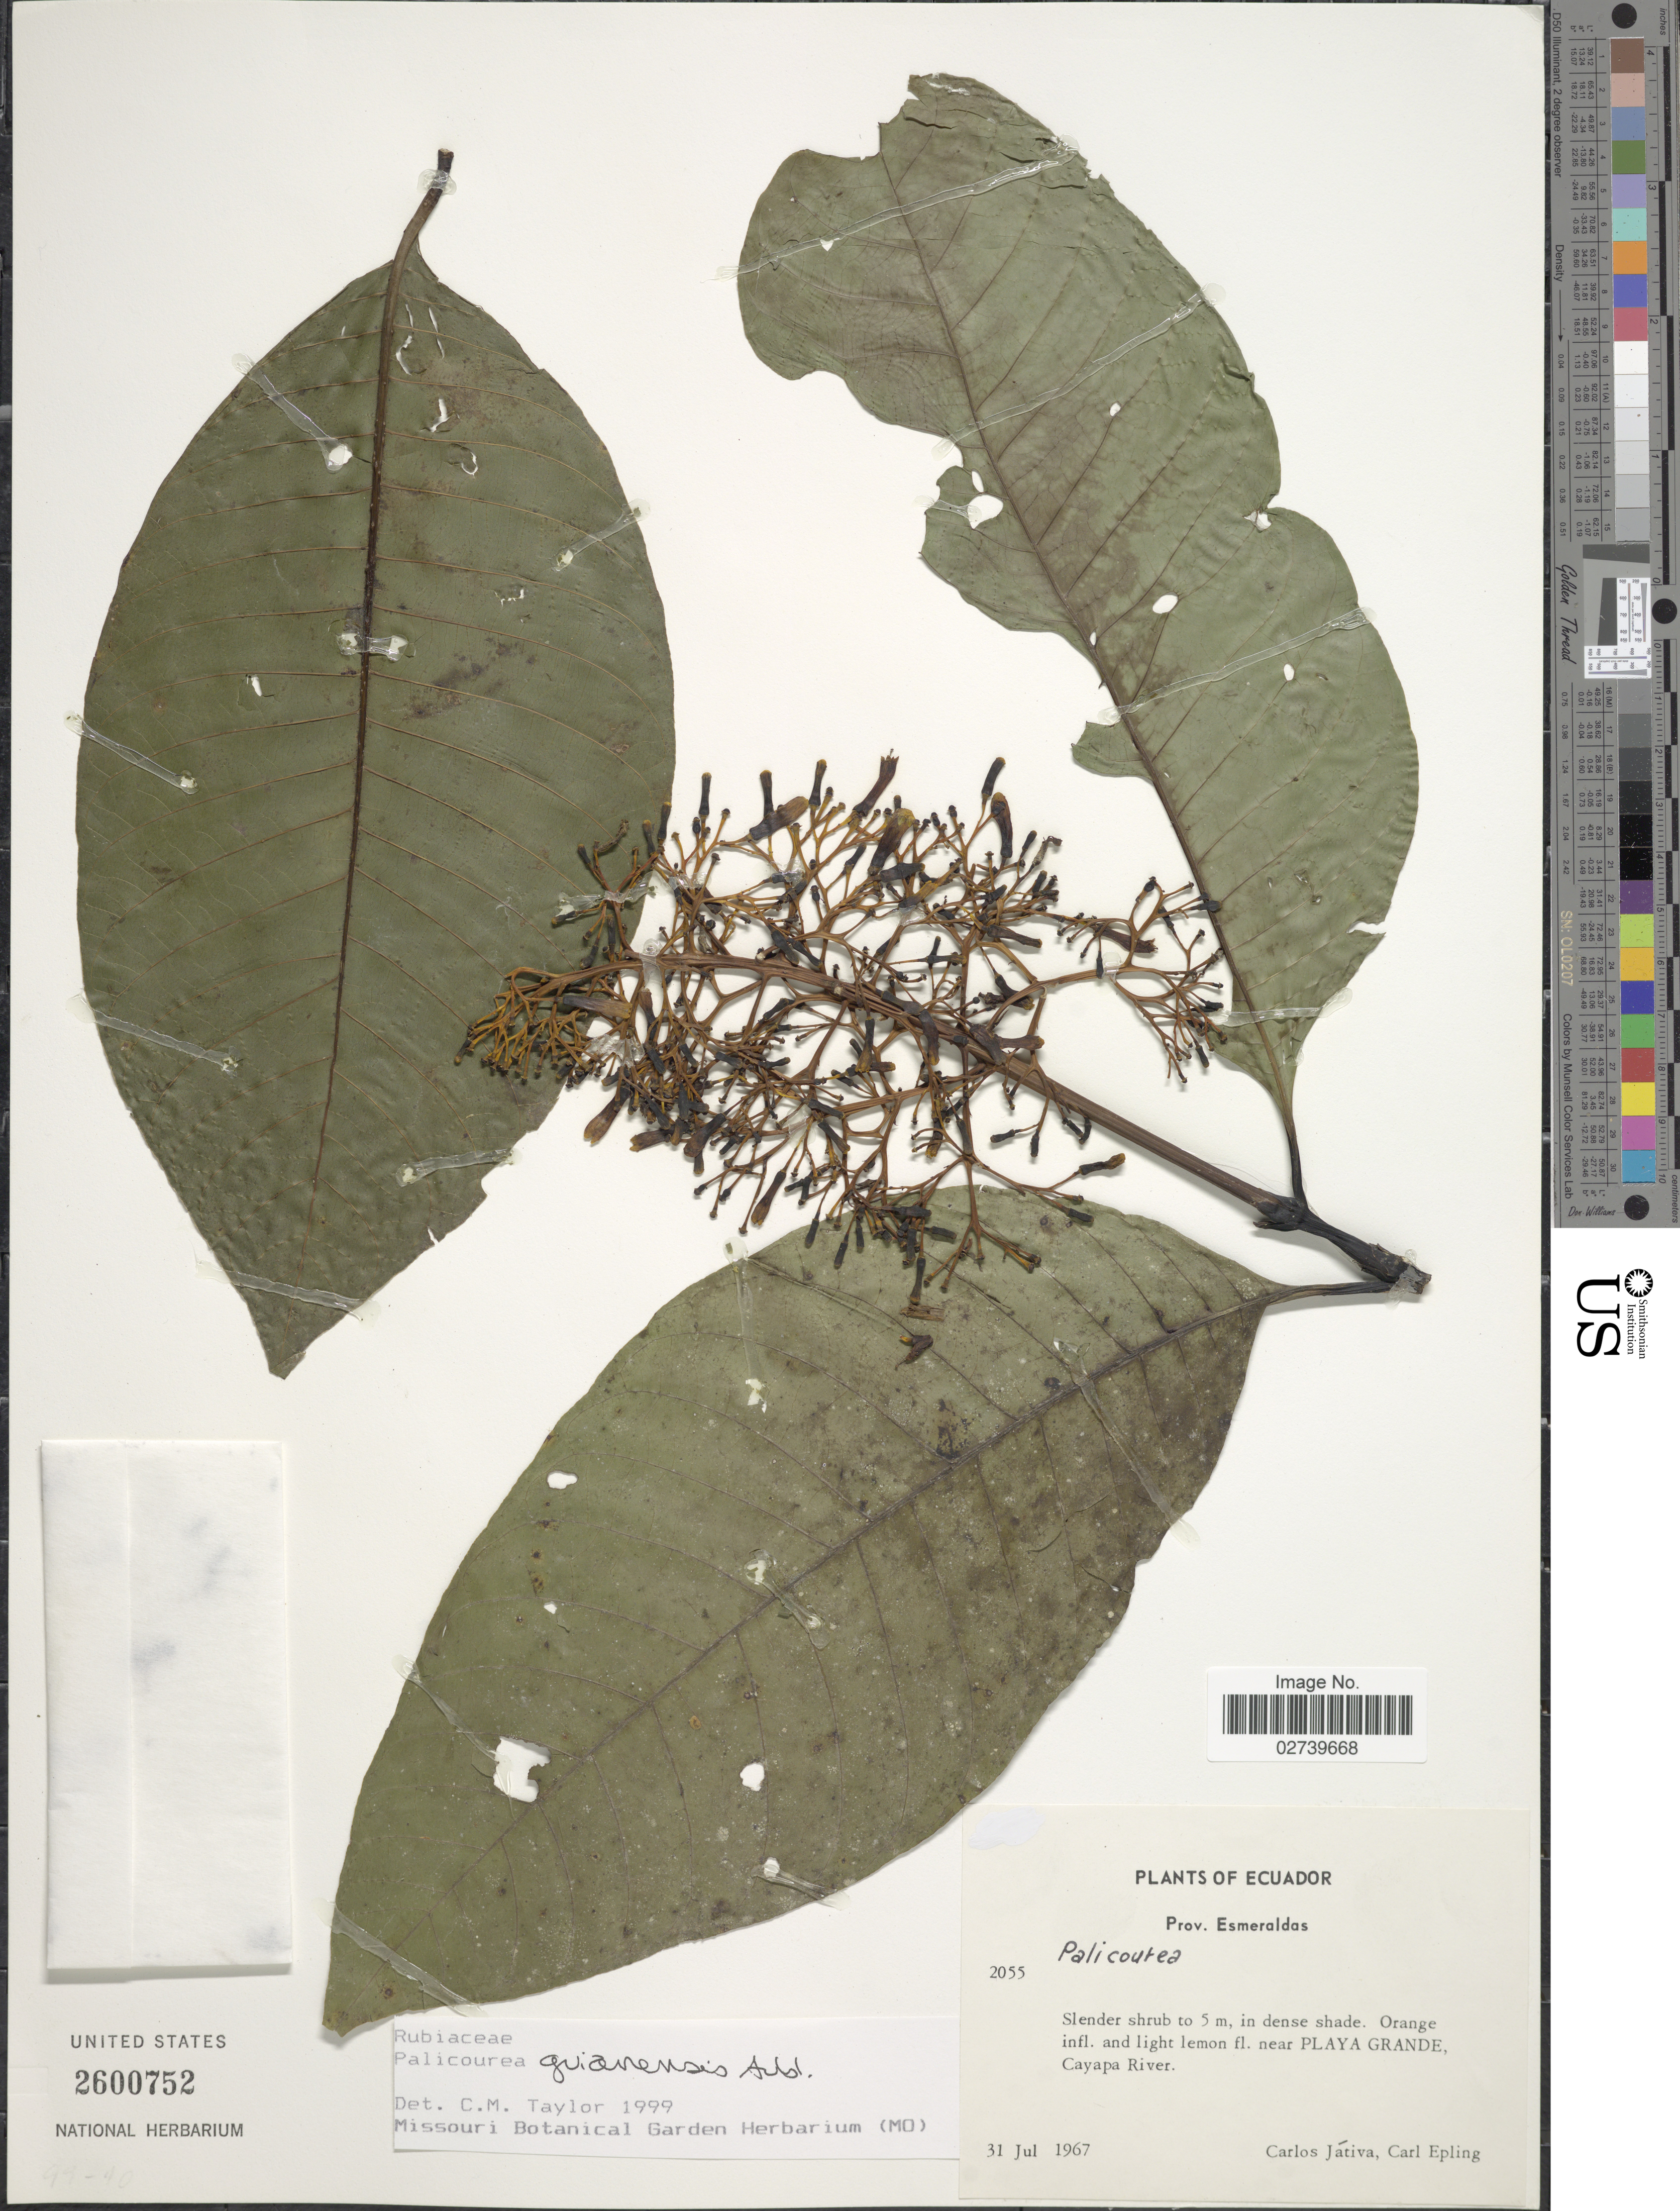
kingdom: Plantae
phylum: Tracheophyta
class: Magnoliopsida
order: Gentianales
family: Rubiaceae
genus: Palicourea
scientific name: Palicourea guianensis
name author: Aubl.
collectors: C. D. Játiva & C. C. Epling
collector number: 2055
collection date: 1967-07-31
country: Ecuador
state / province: Esmeraldas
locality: Near Playa Grande, Cayapa River.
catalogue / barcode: US 2600752